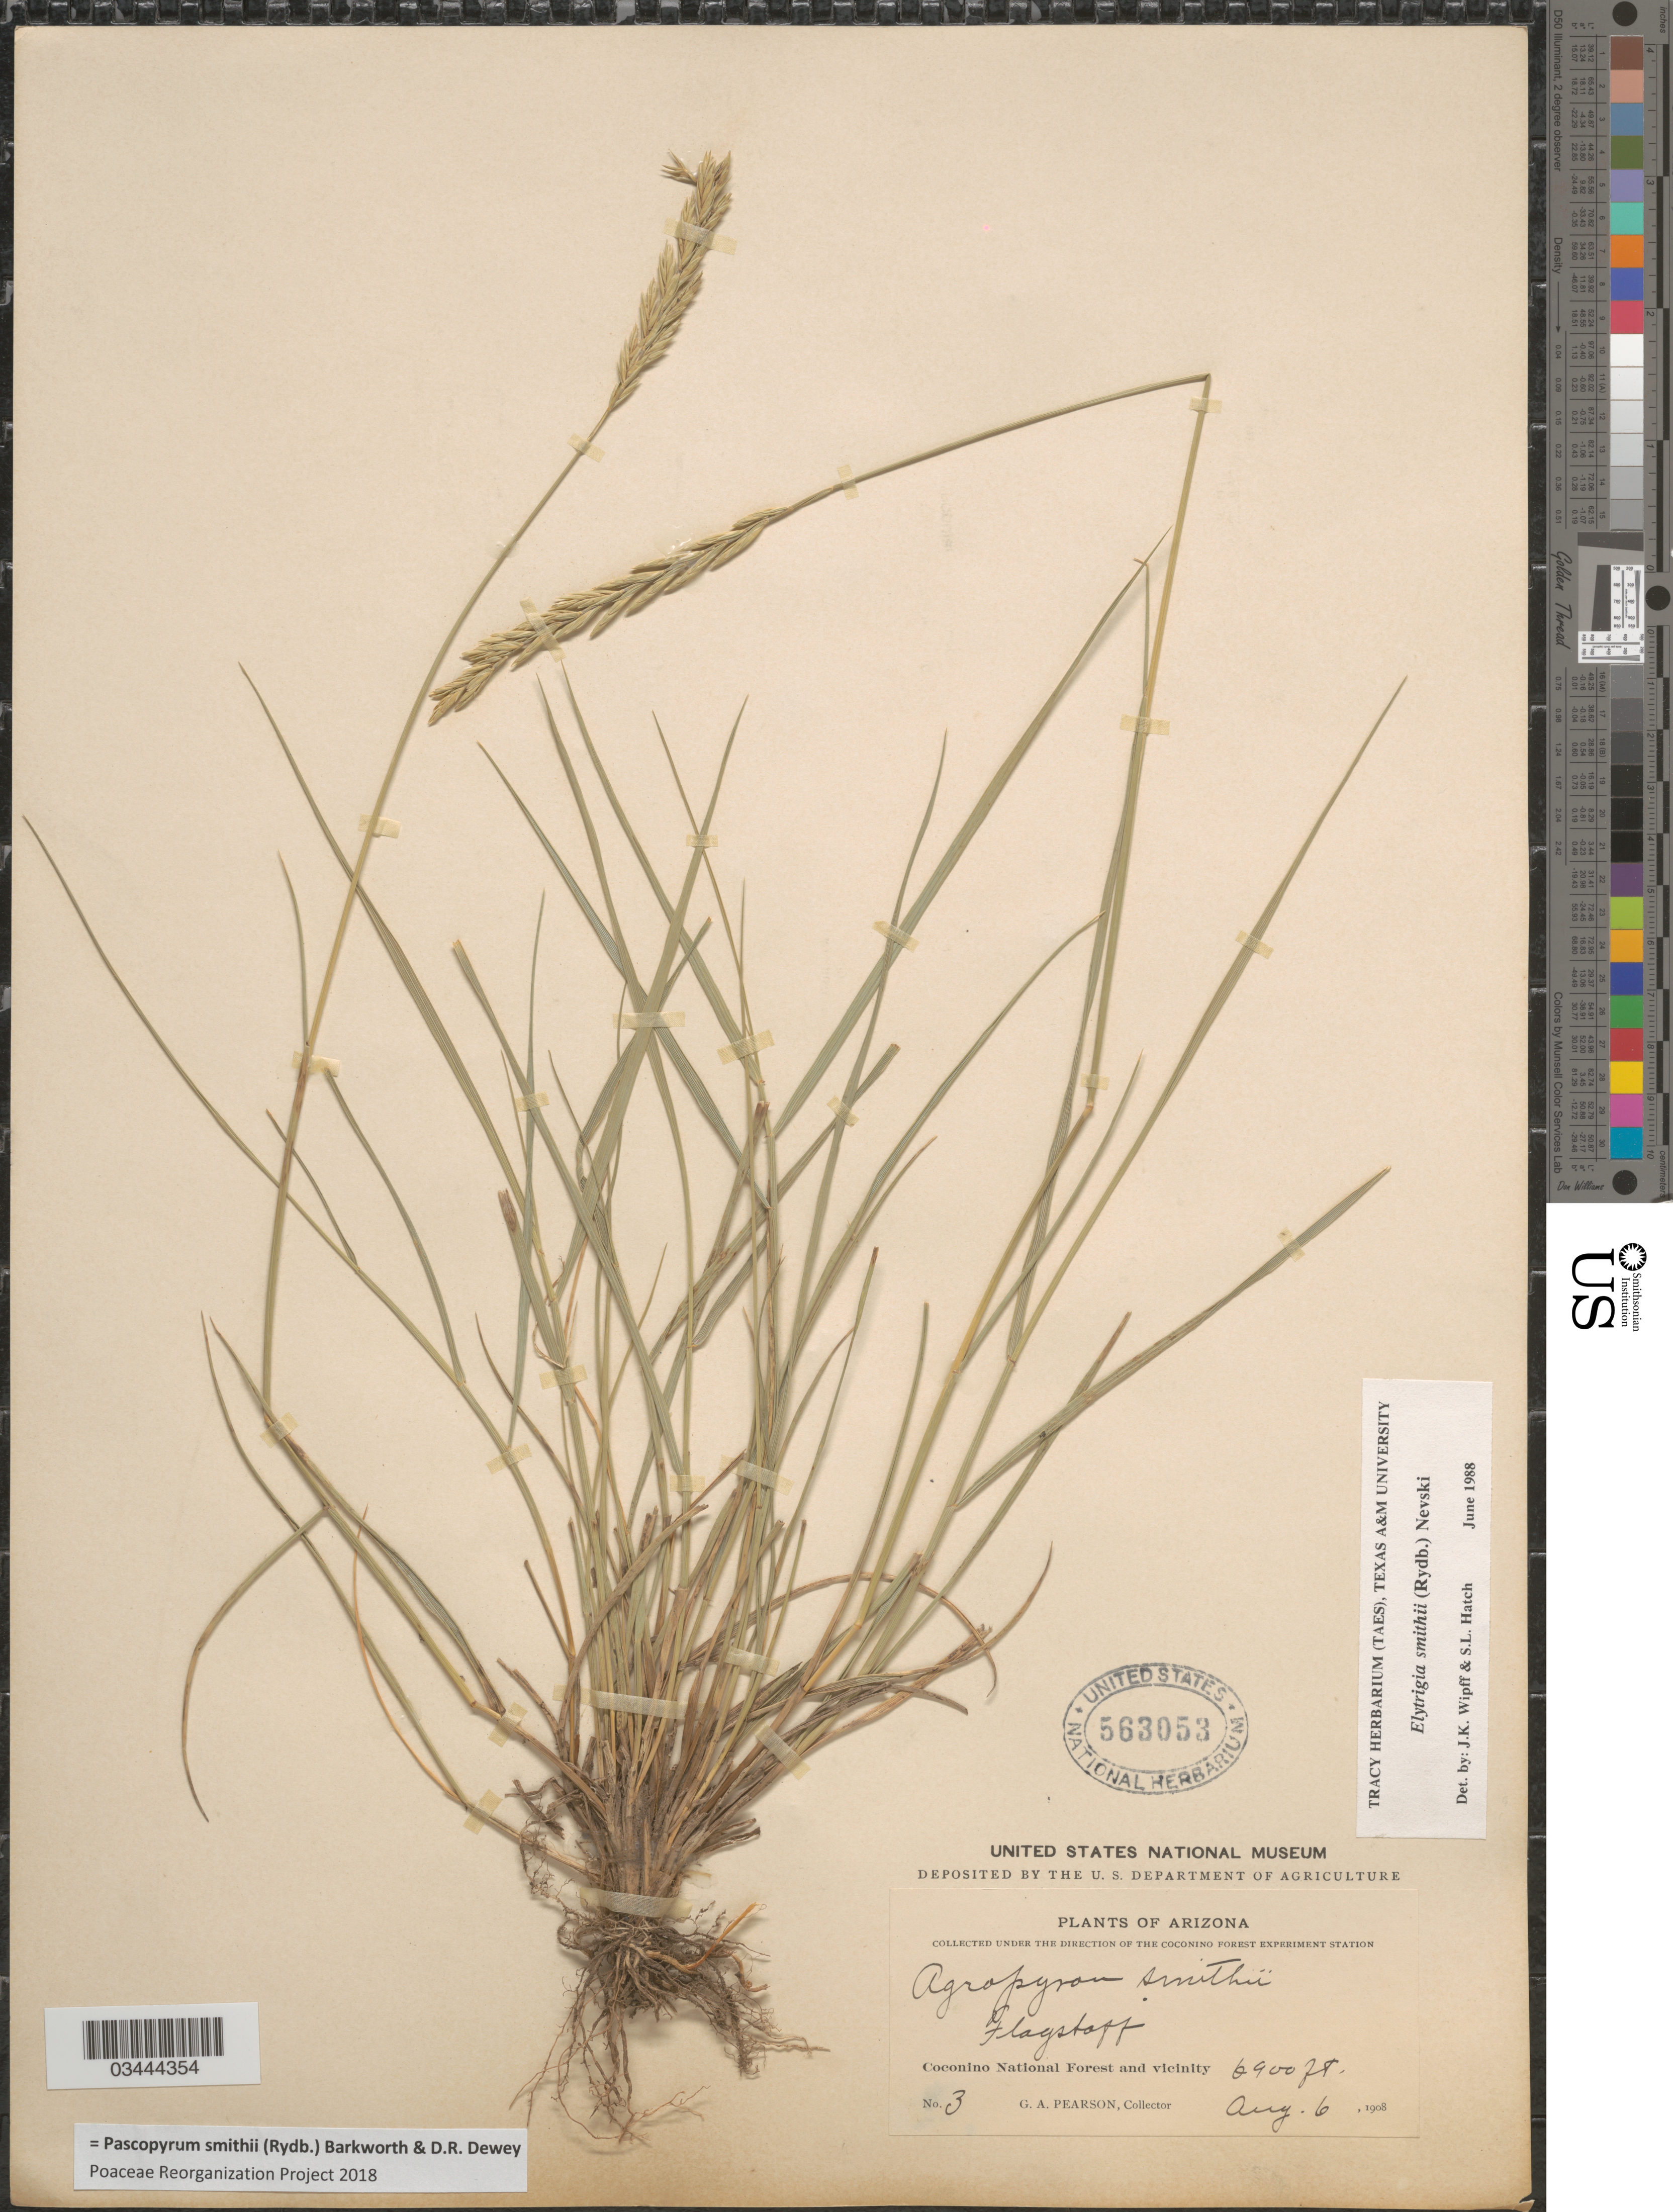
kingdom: Plantae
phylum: Tracheophyta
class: Liliopsida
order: Poales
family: Poaceae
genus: Pascopyrum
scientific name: Pascopyrum smithii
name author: (Rydb.) Barkworth & Dewey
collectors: G. Pearson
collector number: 3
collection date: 1908-08-06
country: United States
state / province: Arizona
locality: Flagstaff. Coconino National Forest and vicinity.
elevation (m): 2103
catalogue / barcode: US 563053